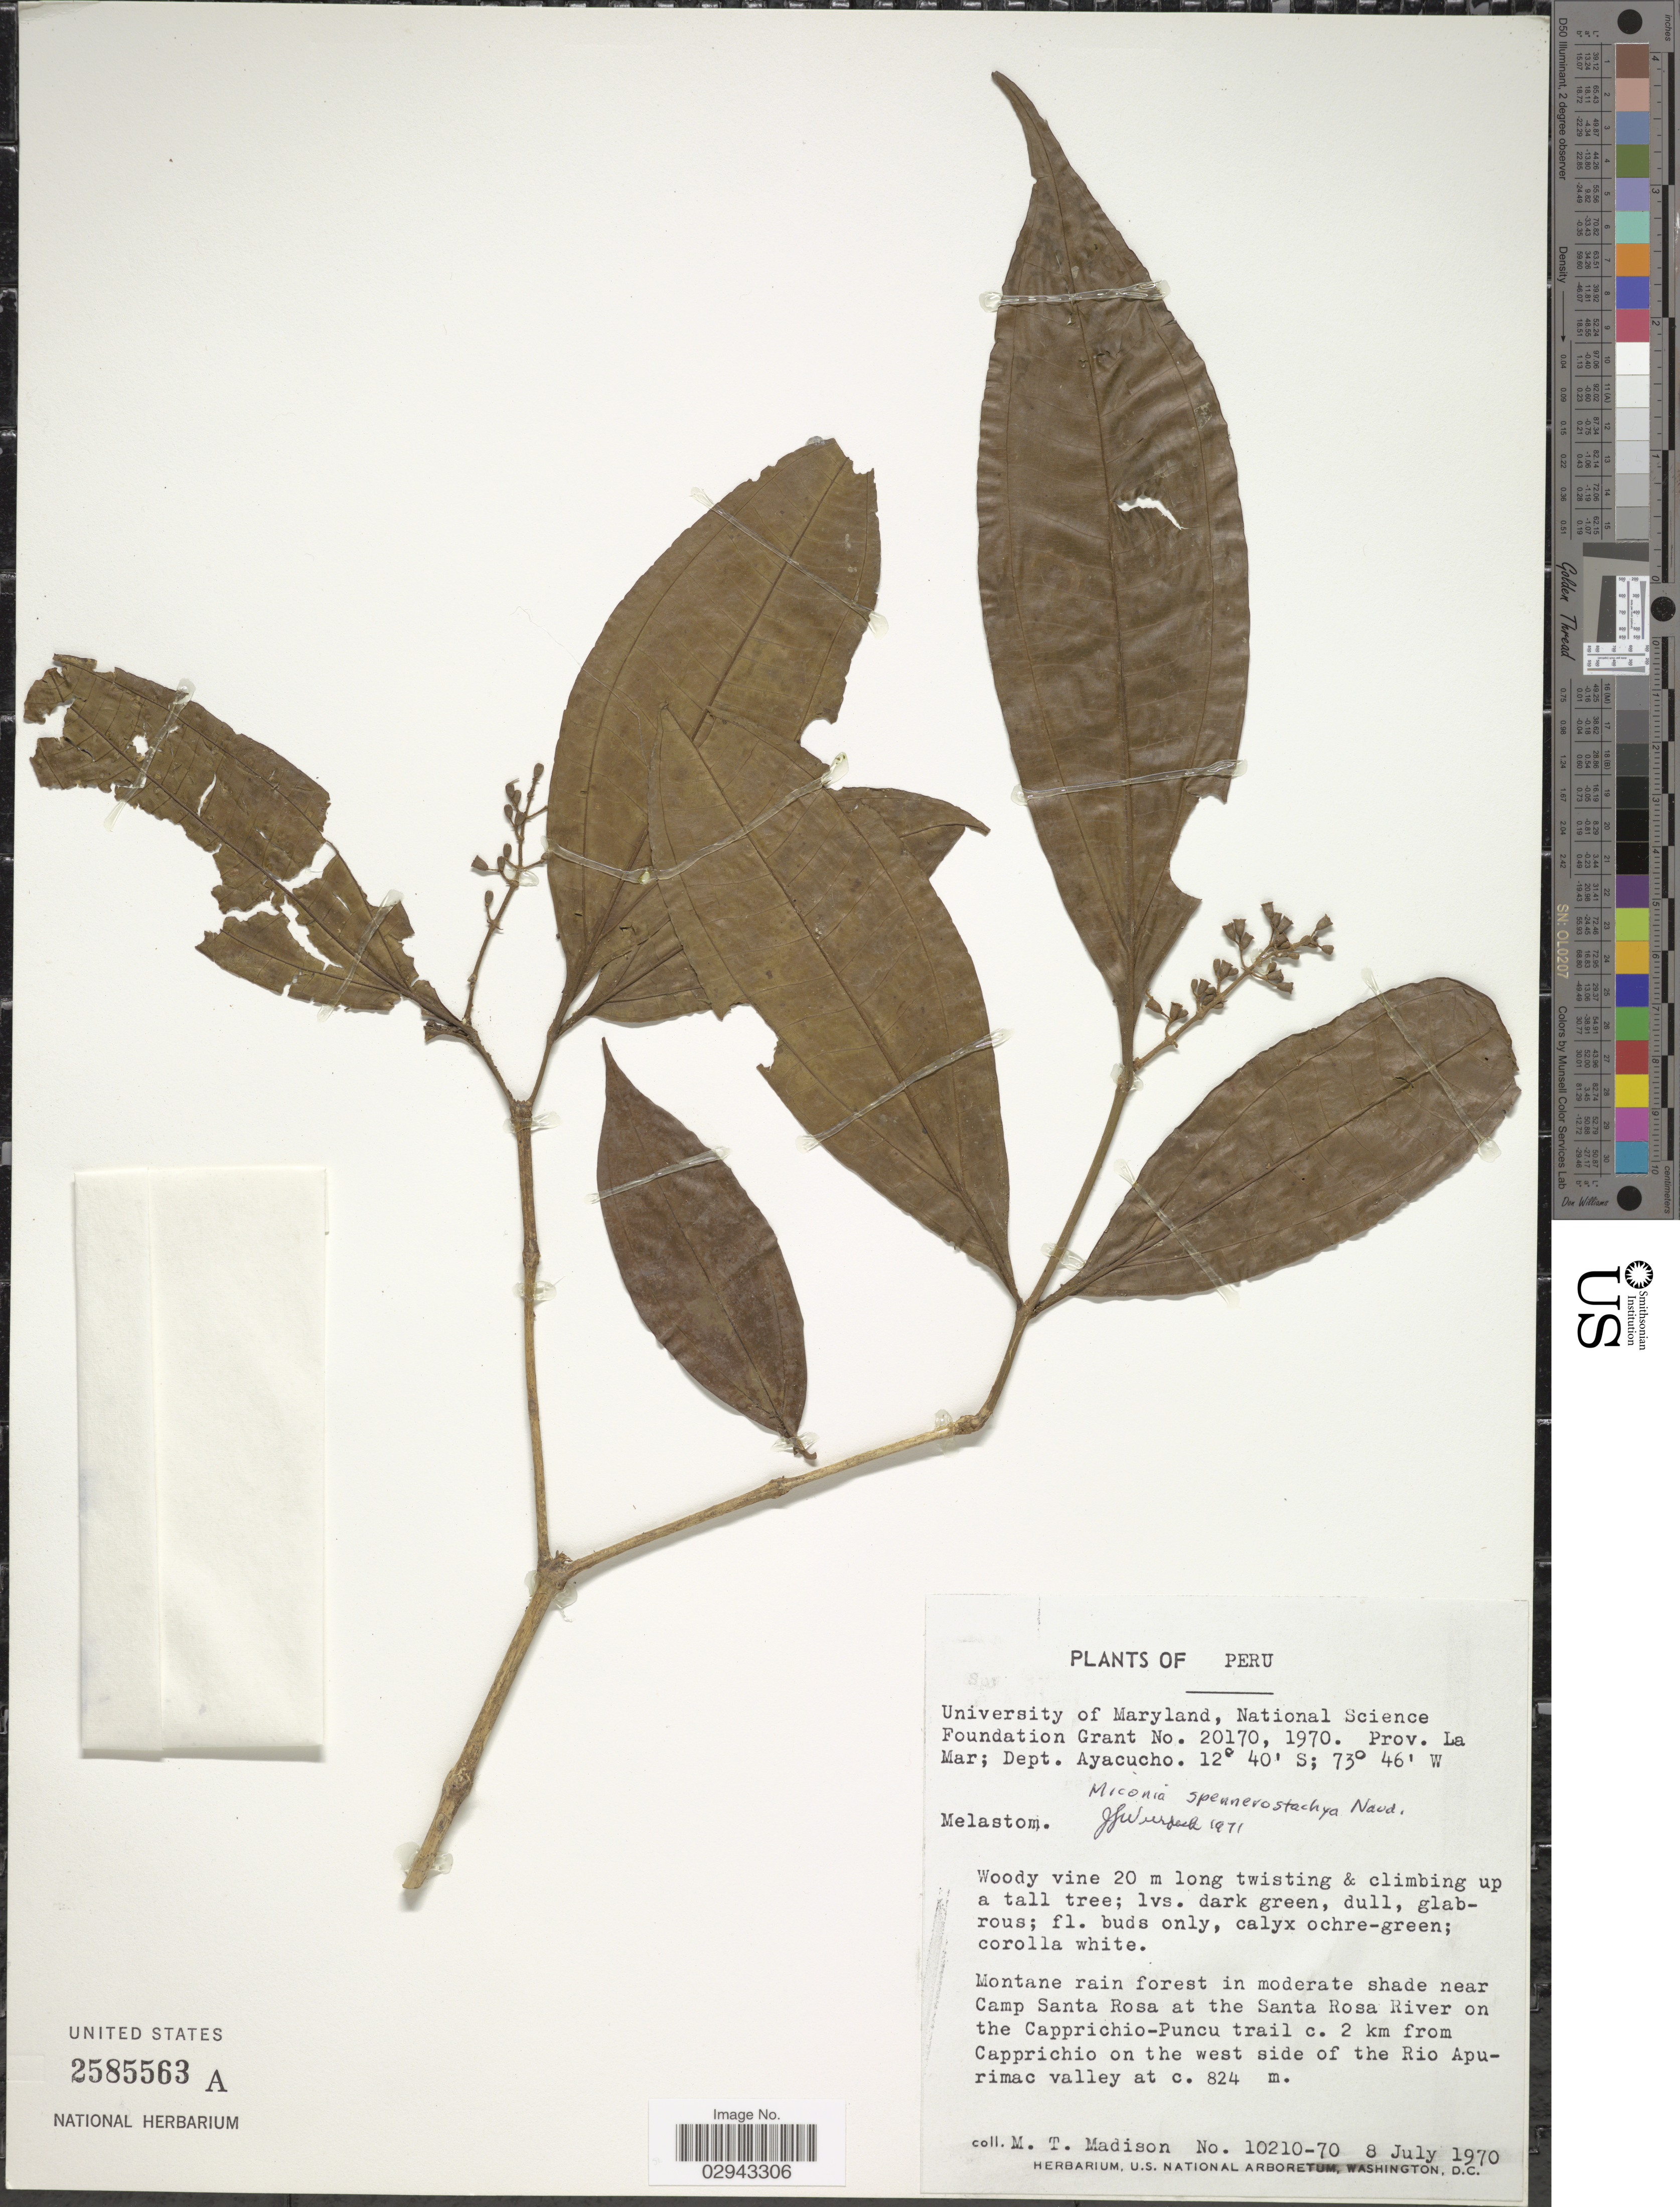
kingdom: Plantae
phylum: Tracheophyta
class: Magnoliopsida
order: Myrtales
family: Melastomataceae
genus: Miconia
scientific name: Miconia spennerostachya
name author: Naudin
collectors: M. T. Madison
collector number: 10210-70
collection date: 1970-07-08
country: Peru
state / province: Ayacucho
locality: Prov. La Mar; Dept. Ayacucho. Montane rain forest in moderate shade near Camp Santa Rosa at the Santa Rosa River on the Capprichio-Puncu trail c. 2 km from Capprichio on the west side of the Rio Apurimac valley.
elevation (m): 824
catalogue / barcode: US 2585563A